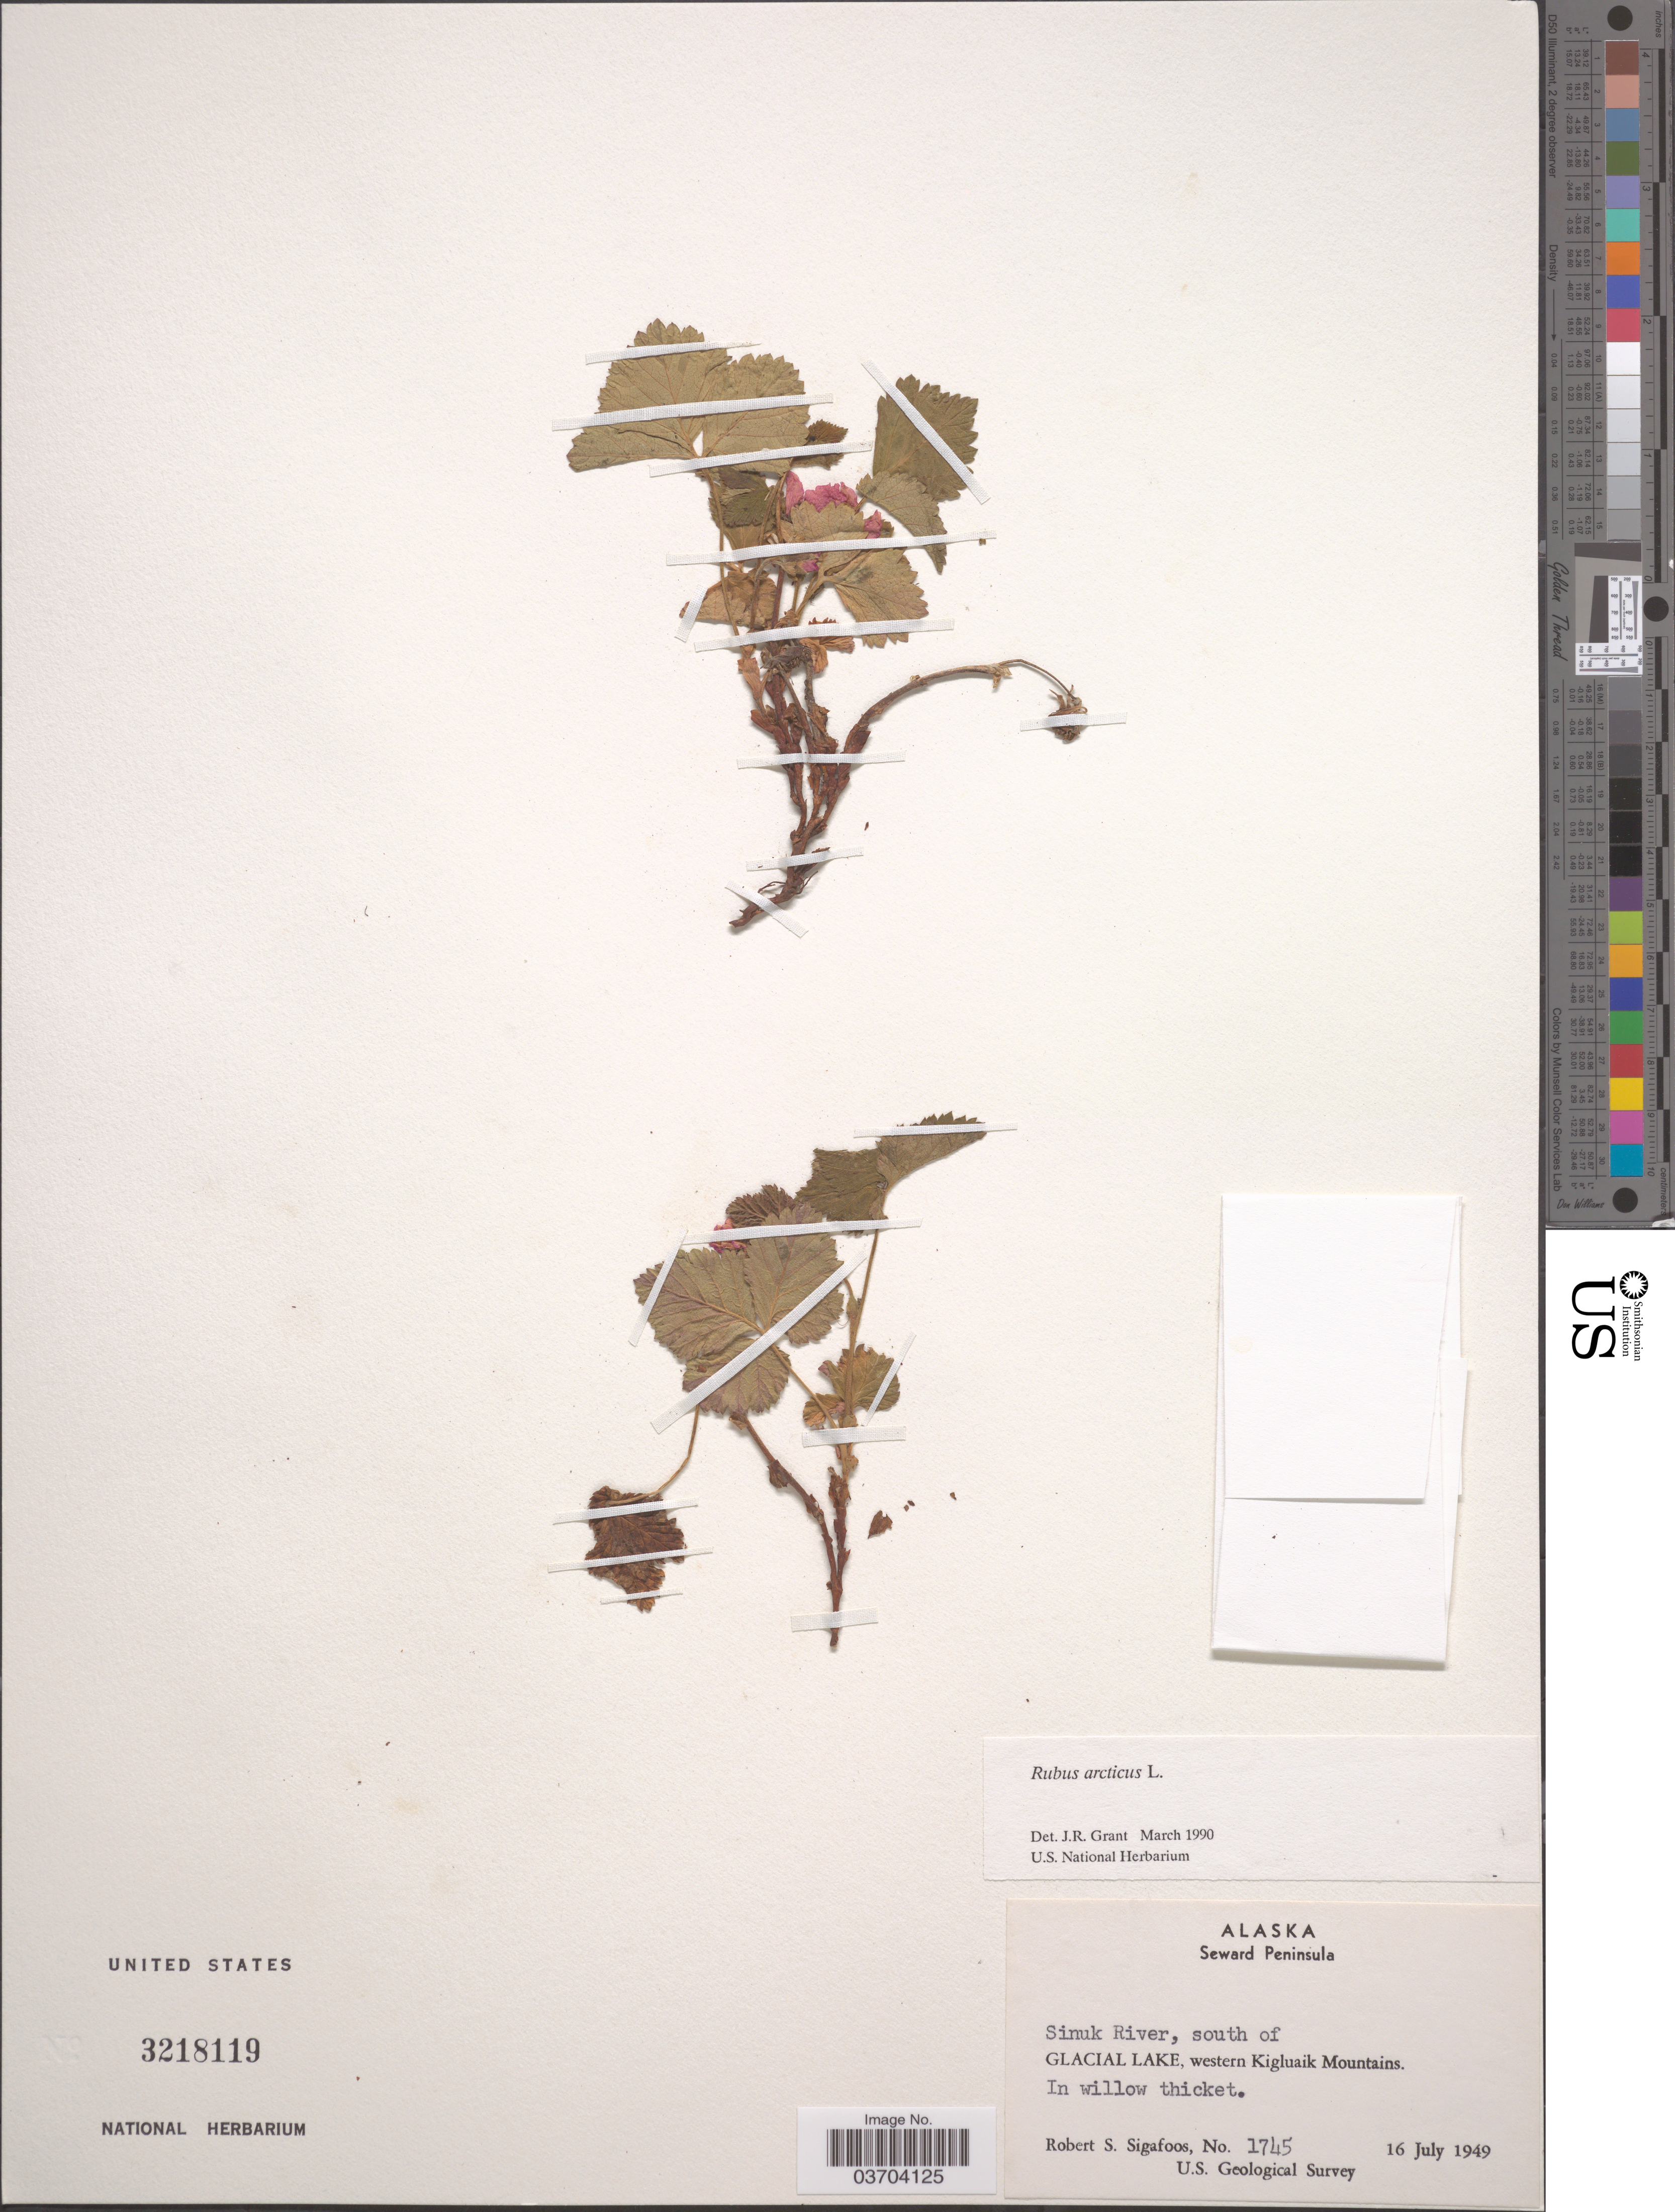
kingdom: Plantae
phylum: Tracheophyta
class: Magnoliopsida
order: Rosales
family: Rosaceae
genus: Rubus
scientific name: Rubus arcticus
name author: L.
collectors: R. Sigafoos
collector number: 1745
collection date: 1949-07-16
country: United States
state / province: Alaska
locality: Seward Peninsula. Sinuk River, south of Glacial Lake, western Kigluaik Mountains.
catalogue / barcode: US 3218119